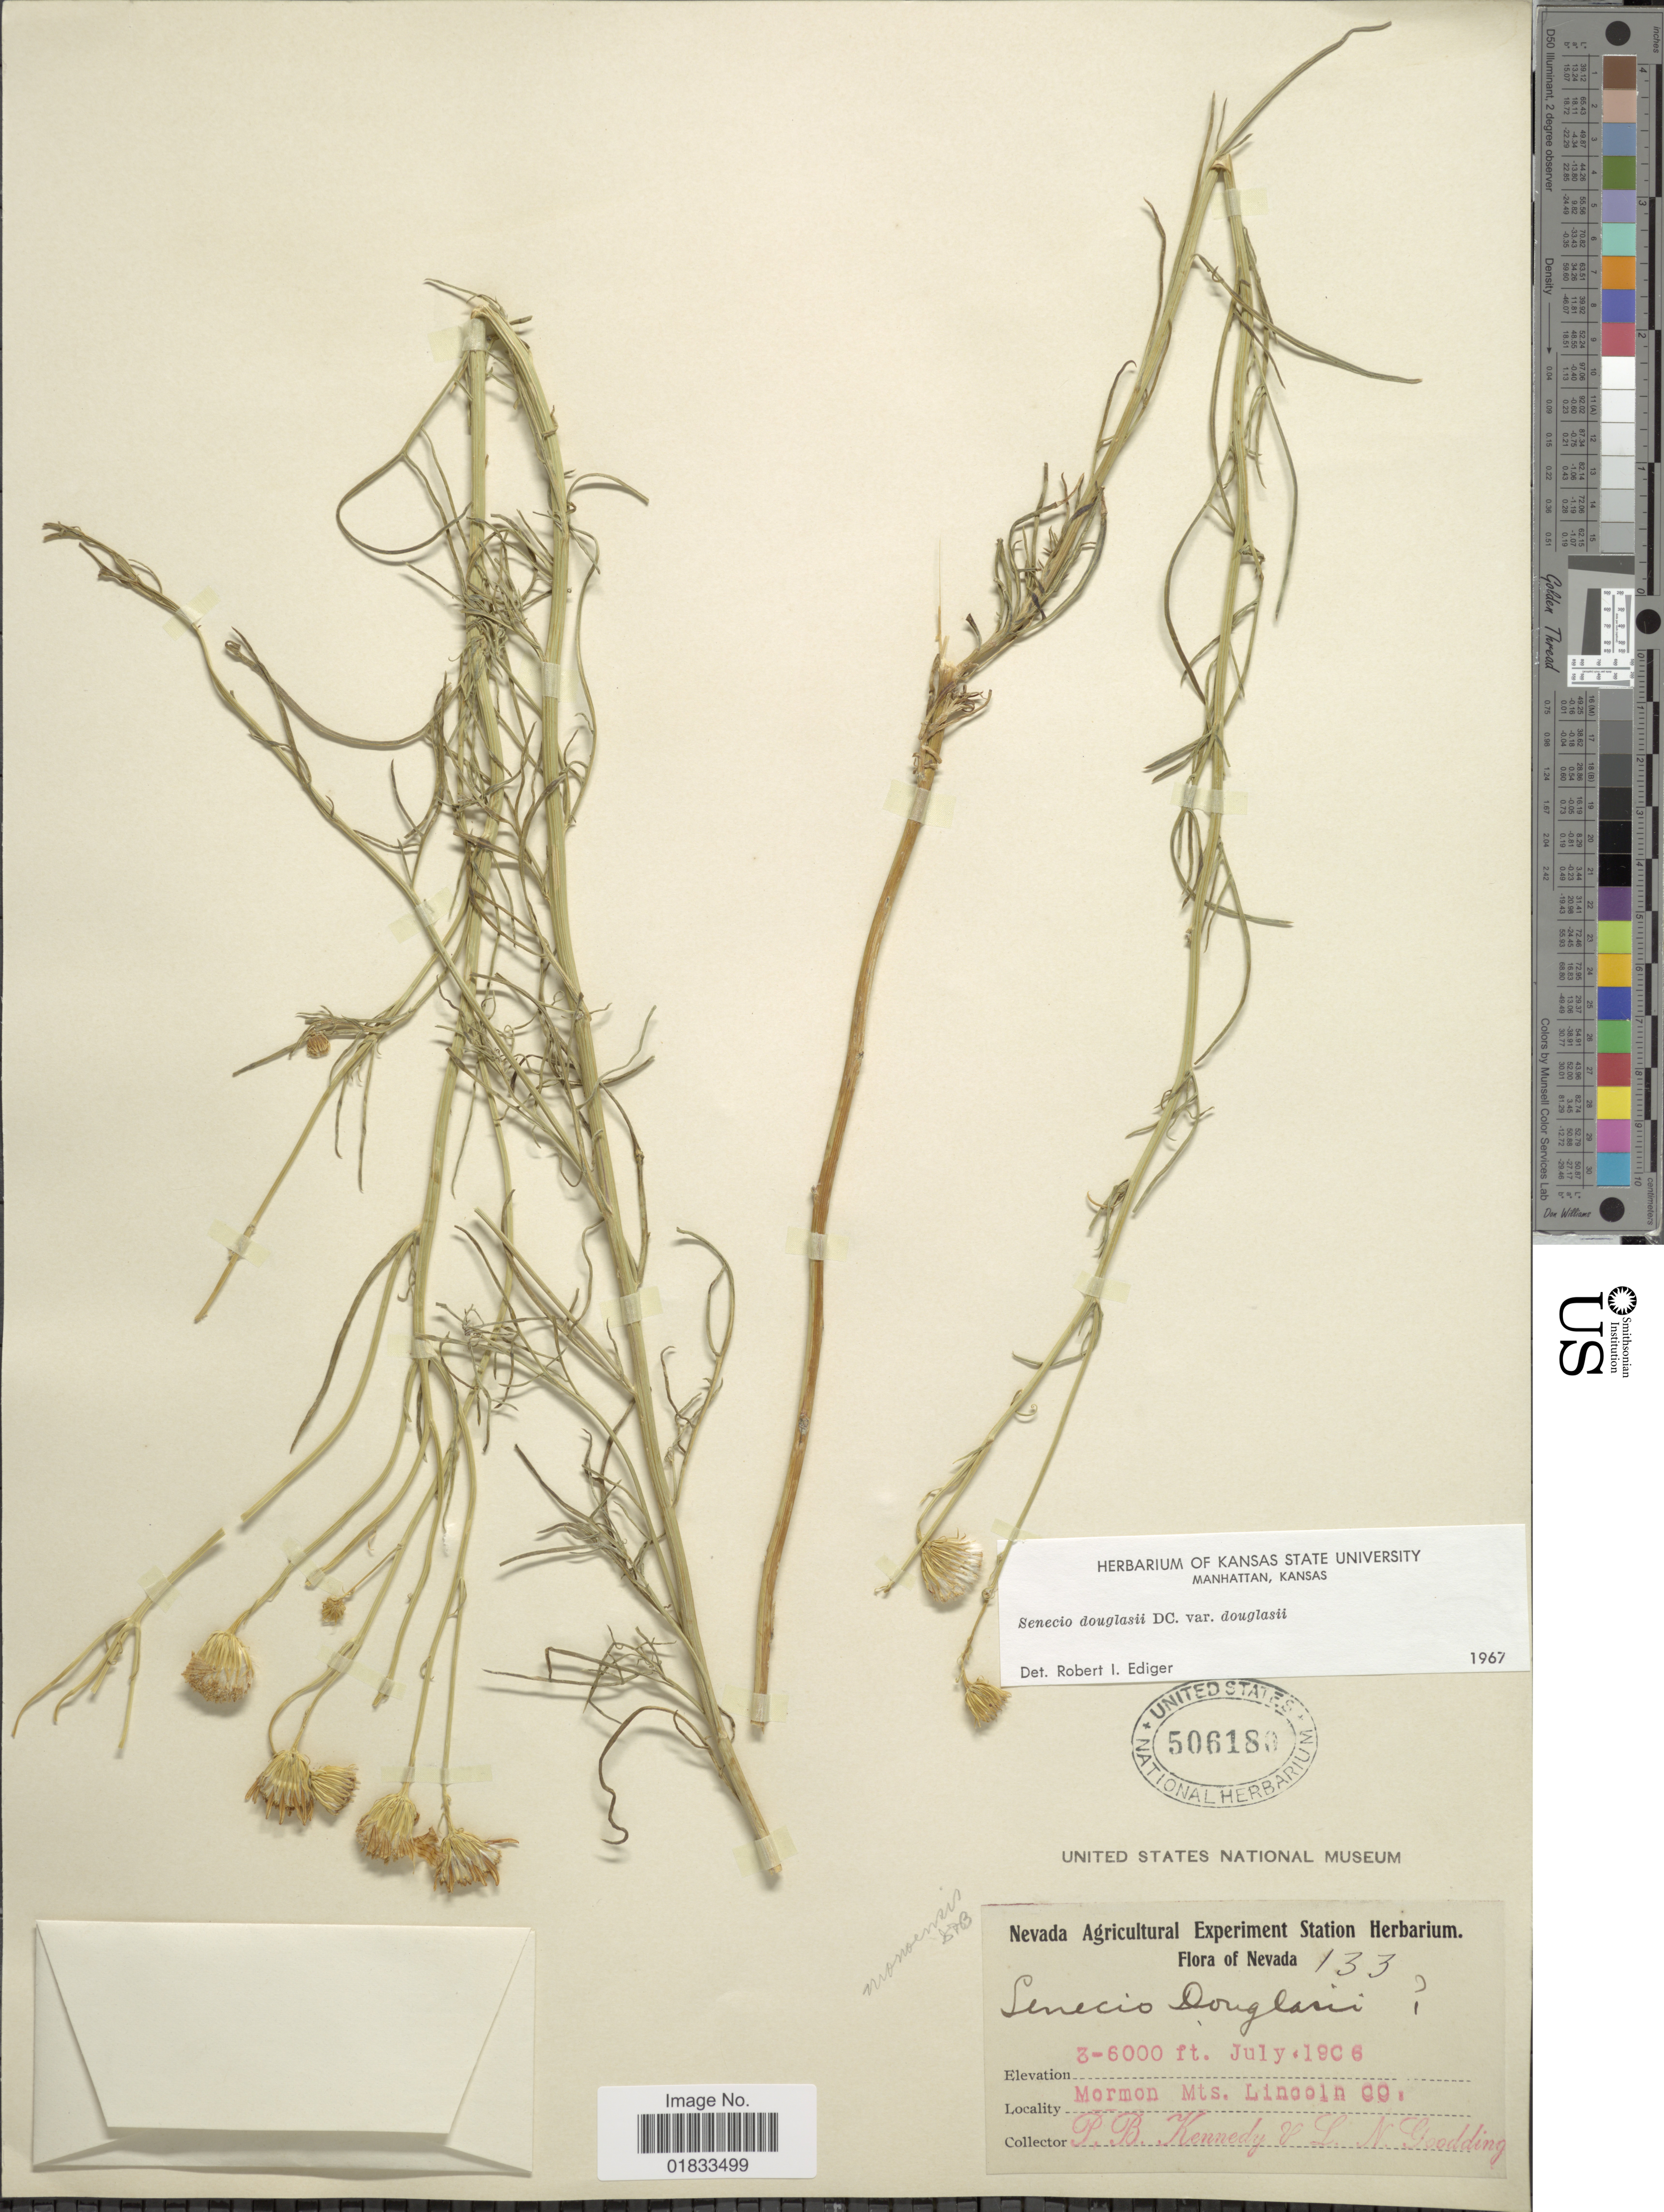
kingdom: Plantae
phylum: Tracheophyta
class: Magnoliopsida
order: Asterales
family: Asteraceae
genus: Senecio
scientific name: Senecio flaccidus var. douglasii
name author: (DC.) B.L. Turner & T.M. Barkley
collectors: P. B. Kennedy & L. N. Goodding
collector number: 133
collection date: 1906-07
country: United States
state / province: Nevada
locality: Mormon Mts. Lincoln Co.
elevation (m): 914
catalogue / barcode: US 506180